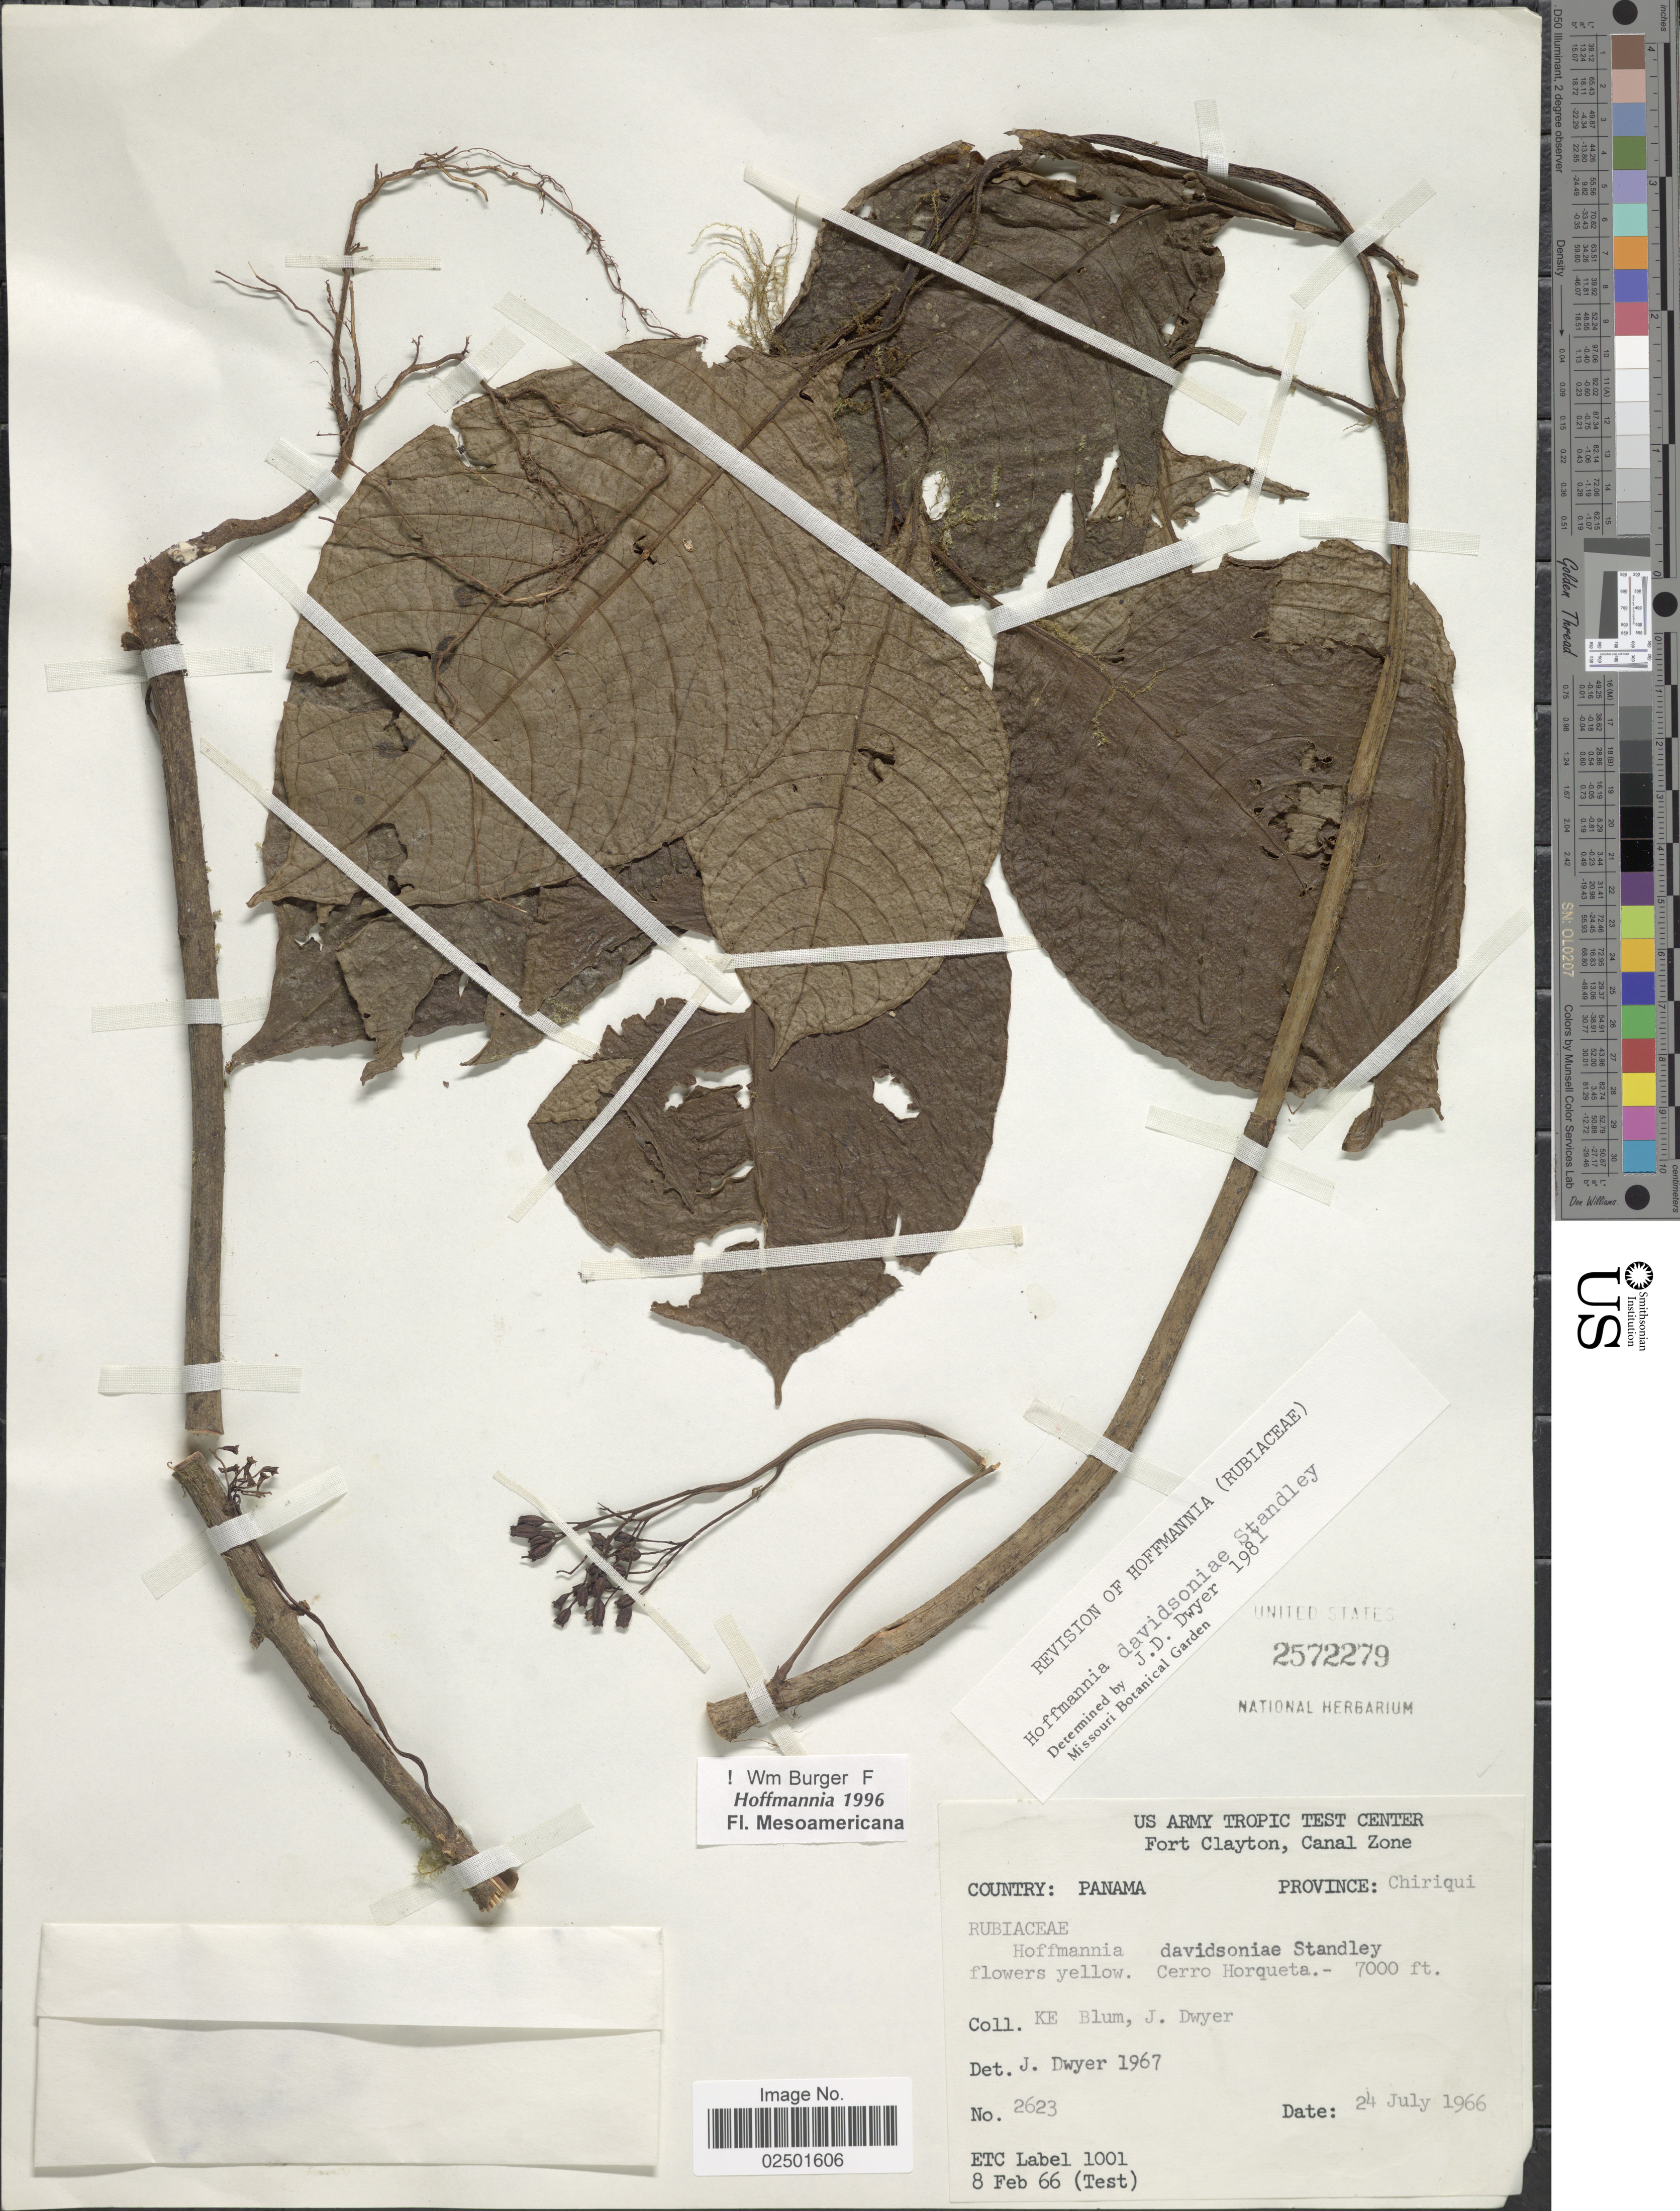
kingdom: Plantae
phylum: Tracheophyta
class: Magnoliopsida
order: Gentianales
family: Rubiaceae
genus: Hoffmannia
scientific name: Hoffmannia davidsoniae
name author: Standl.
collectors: K. E. Blum & J. Dwyer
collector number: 2623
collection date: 1966-07-24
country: Panama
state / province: Chiriqui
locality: Cerro Horqueta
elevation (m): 2134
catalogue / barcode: US 2572279